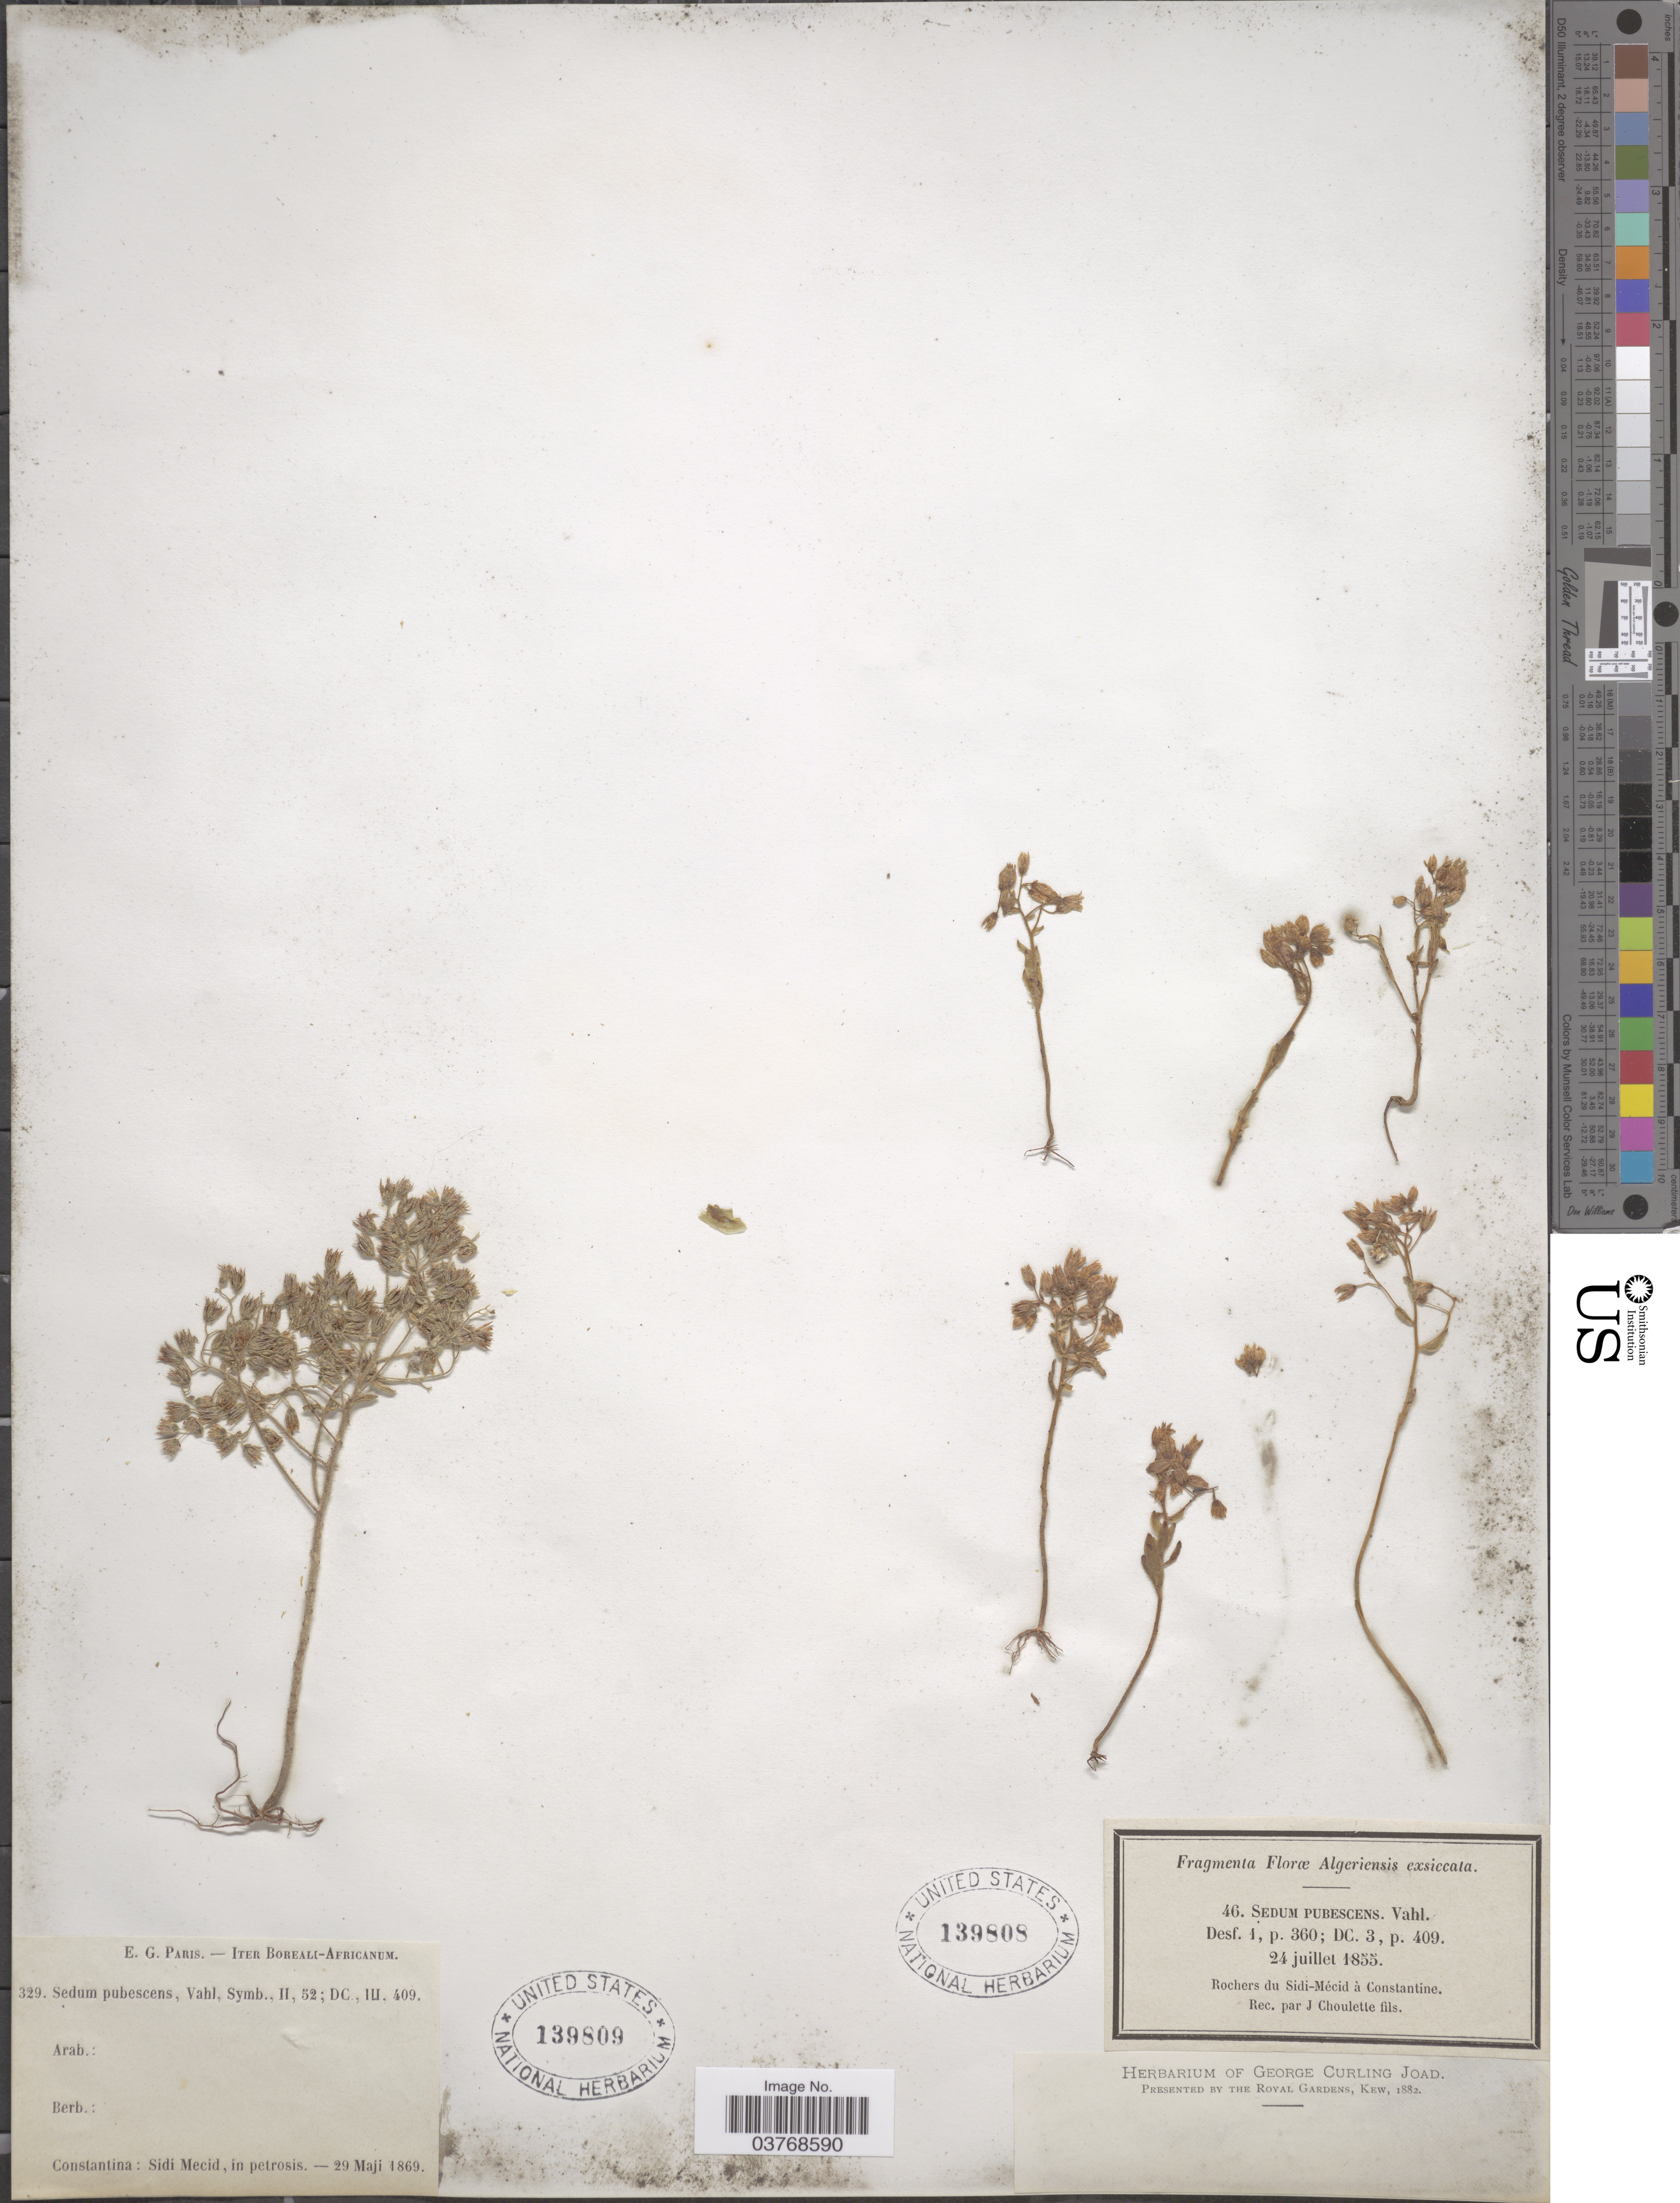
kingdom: Plantae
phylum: Tracheophyta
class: Magnoliopsida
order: Saxifragales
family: Crassulaceae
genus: Sedum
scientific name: Sedum pubescens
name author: Vahl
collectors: J. Choulette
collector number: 46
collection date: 1855-07-24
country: Algeria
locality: Rochers du Sidi-Mécid à Constantine.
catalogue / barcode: US 139808-2